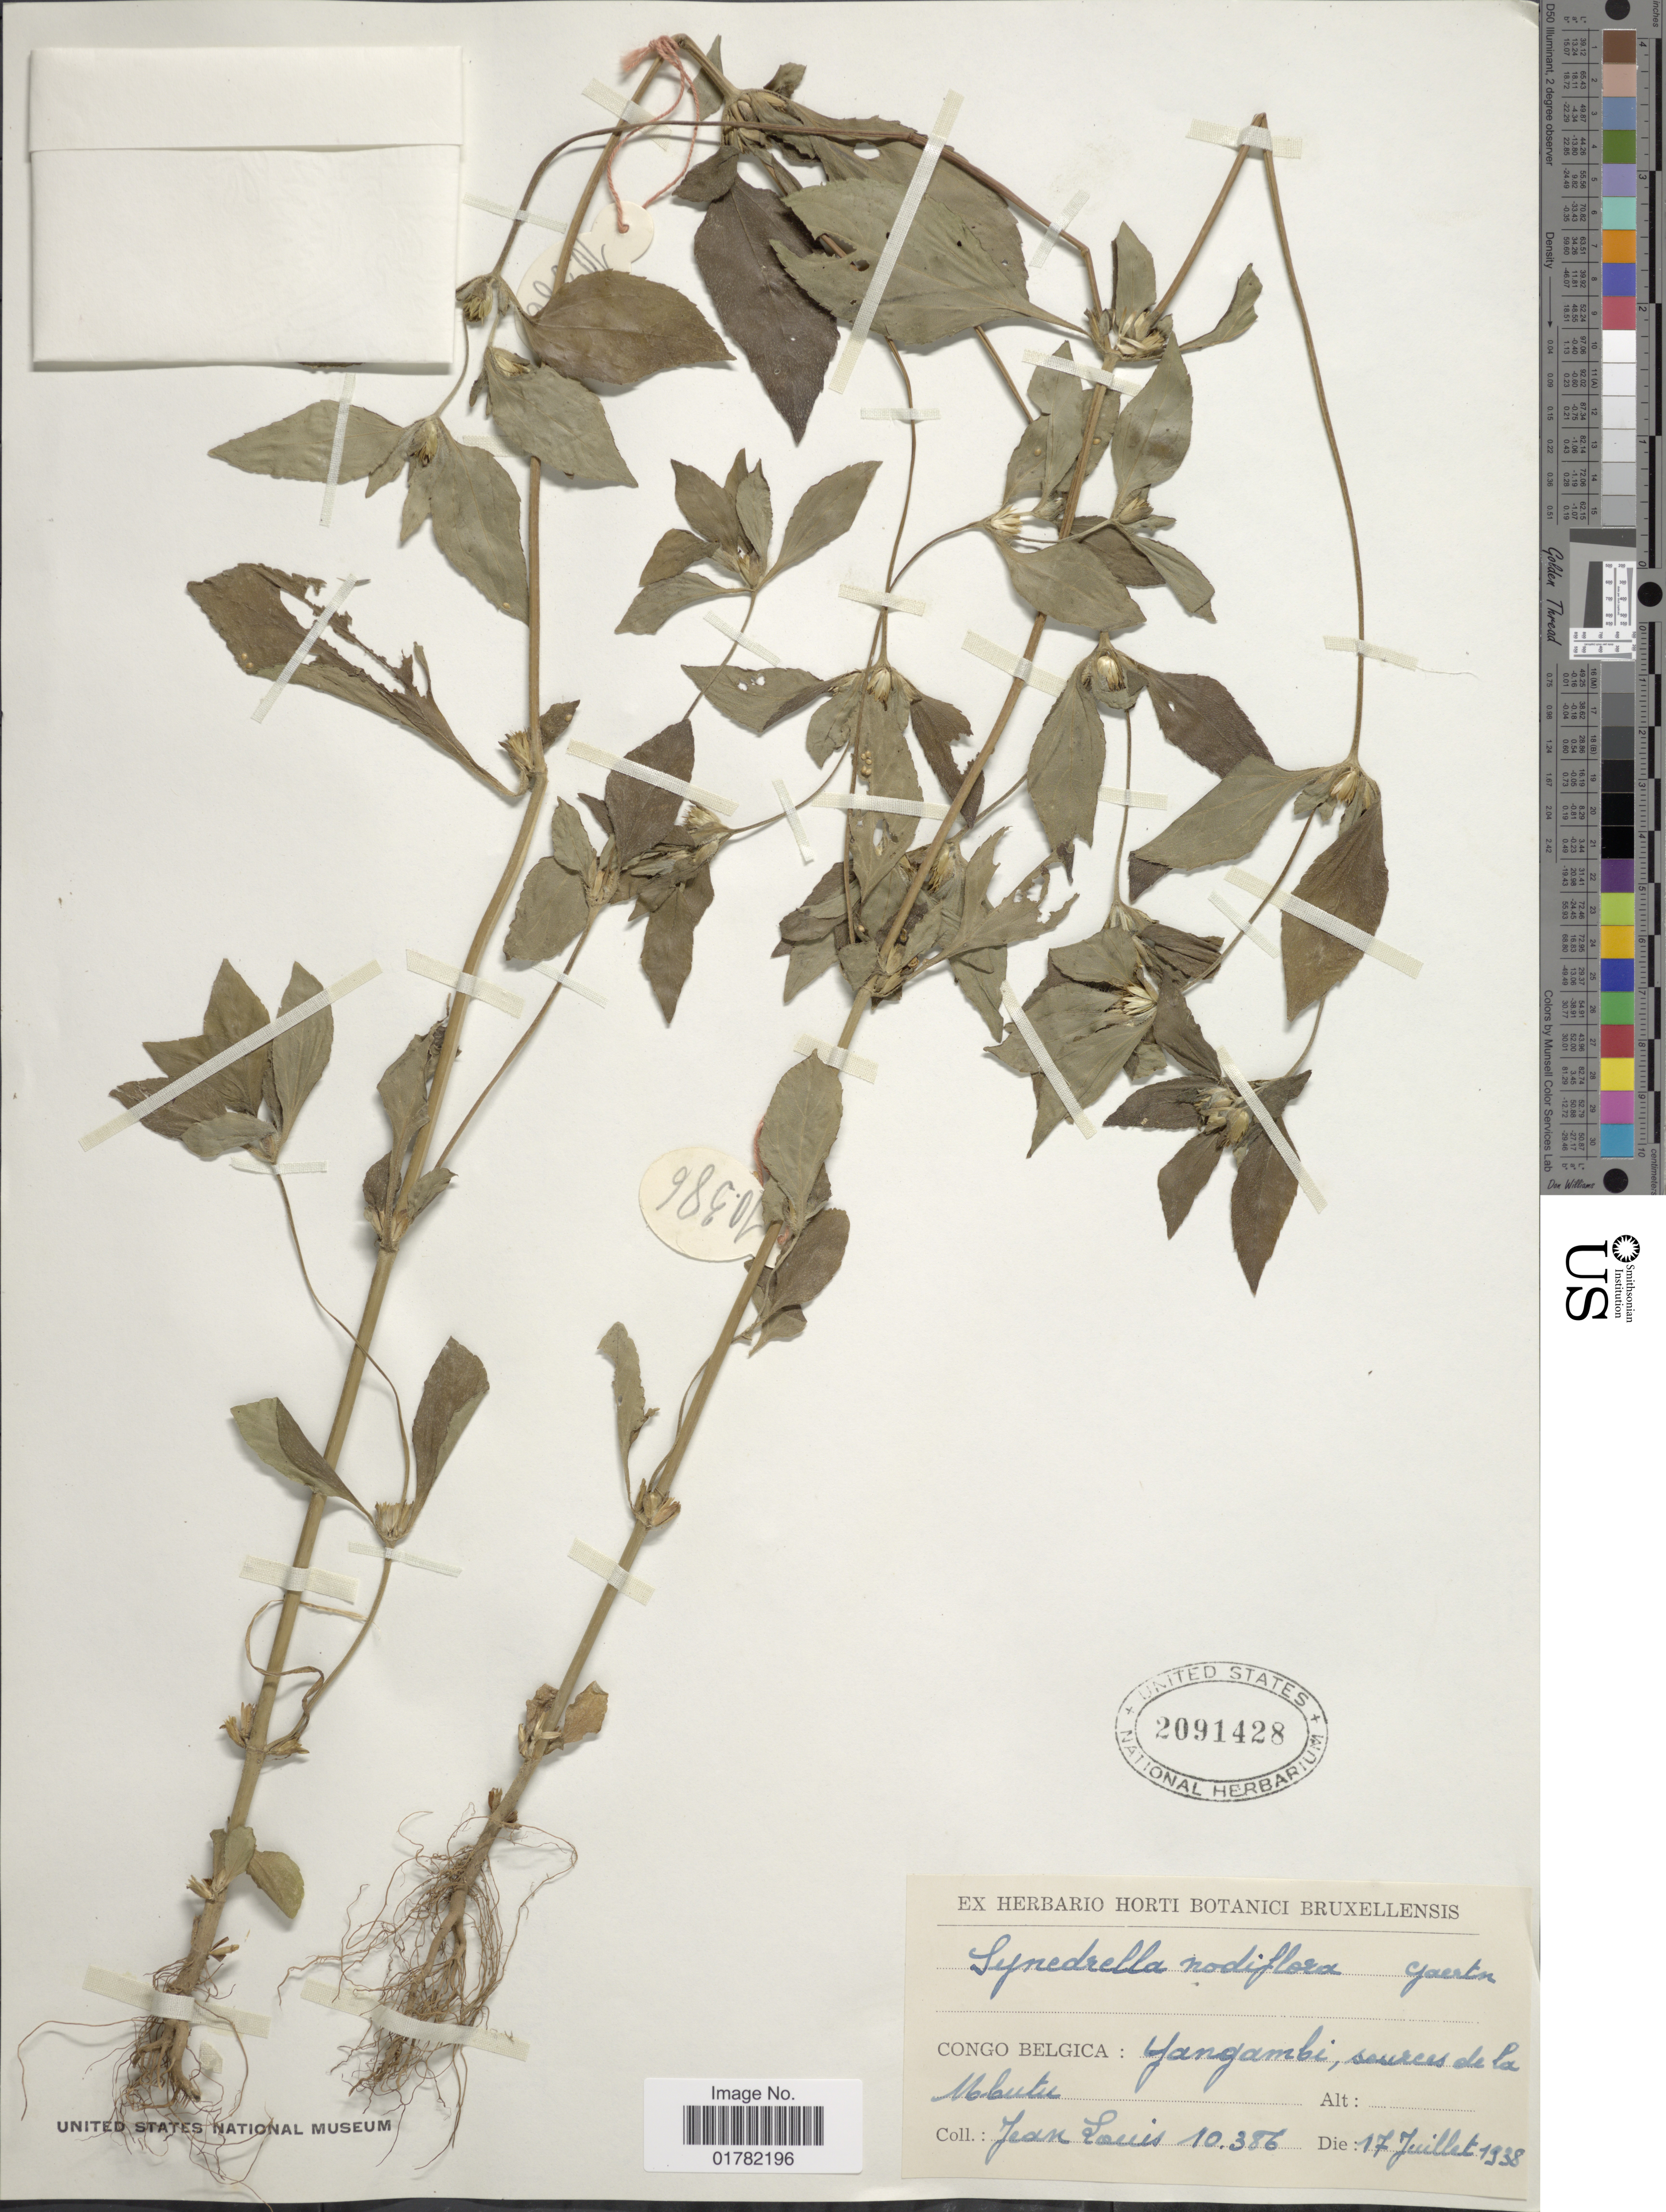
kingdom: Plantae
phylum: Tracheophyta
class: Magnoliopsida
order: Asterales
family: Asteraceae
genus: Synedrella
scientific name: Synedrella nodiflora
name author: (L.) Gaertn.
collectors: J. Louis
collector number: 10386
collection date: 1938-07-17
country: Congo, Democratic Republic of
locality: Congo Belgica: Yangambi, sourced de la Nbutu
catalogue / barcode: US 2091428